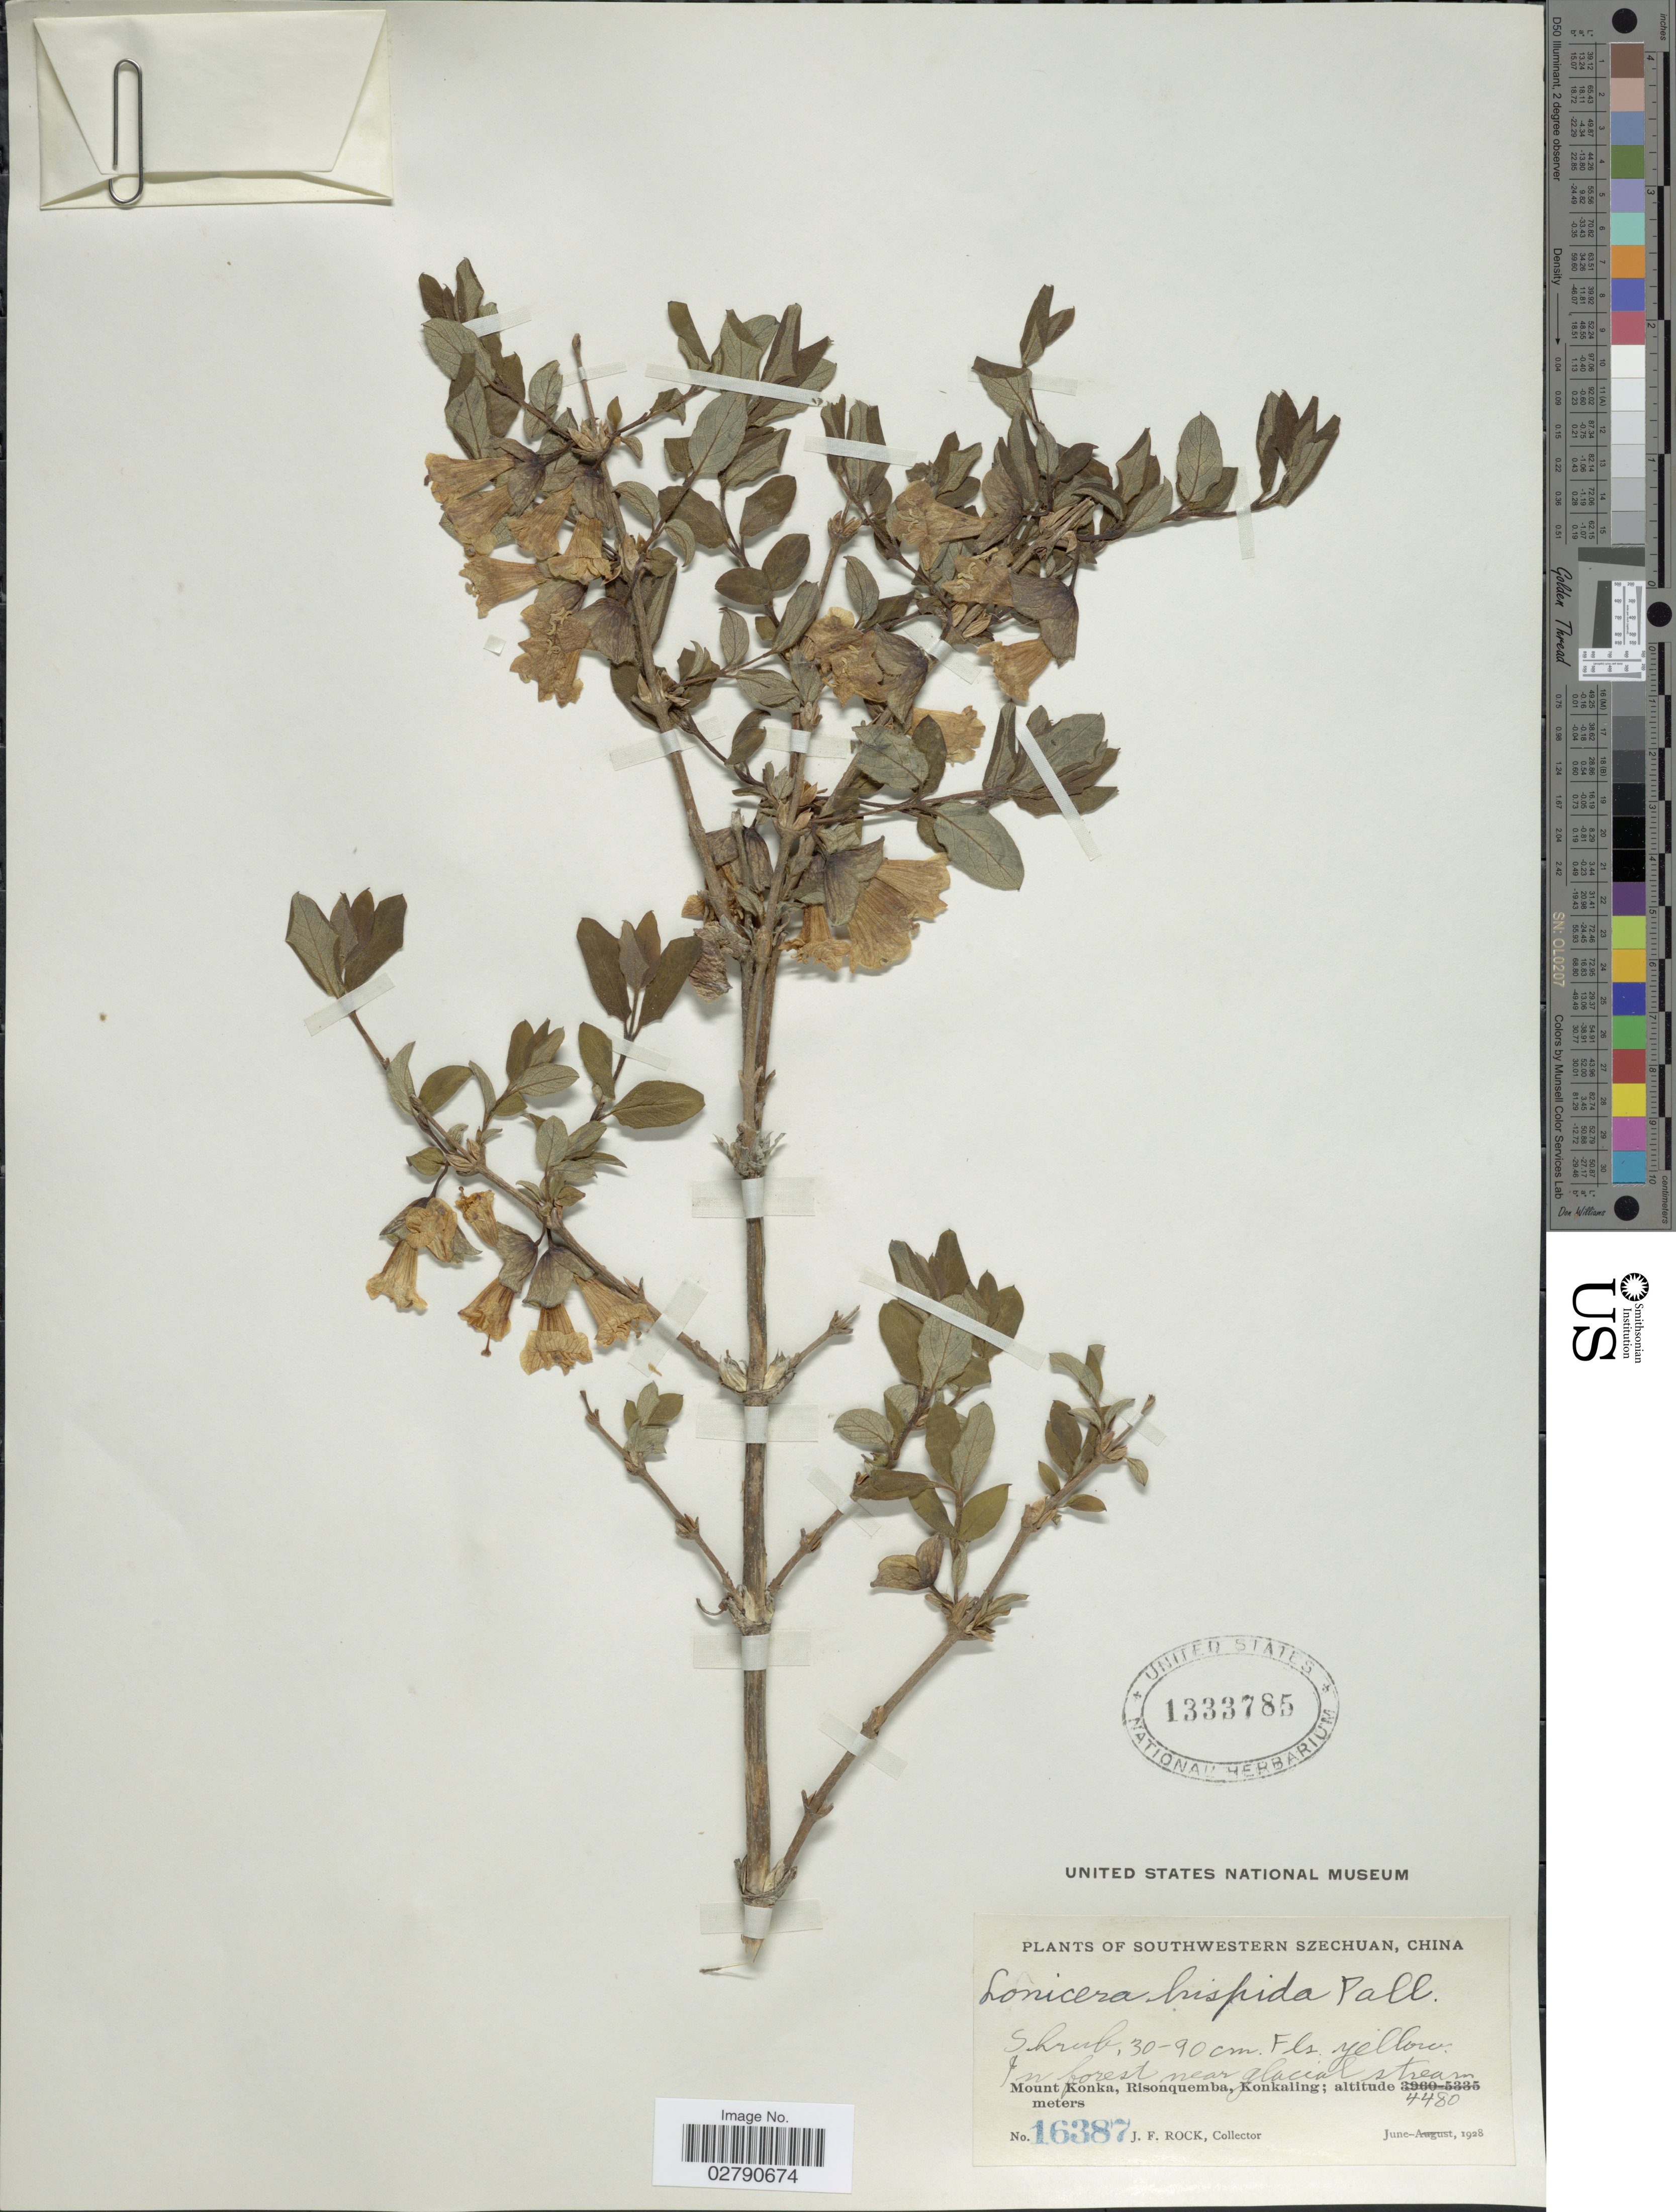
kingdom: Plantae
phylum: Tracheophyta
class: Magnoliopsida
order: Dipsacales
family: Caprifoliaceae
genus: Lonicera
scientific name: Lonicera hispida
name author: Pall. ex Roem. & Schult.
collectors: J. Rock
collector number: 16387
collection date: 1928-06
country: China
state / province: Sichuan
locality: Southwestern Szechuan. Mount Konka, Risonquemba, Konkaling.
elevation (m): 4480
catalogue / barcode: US 1333785